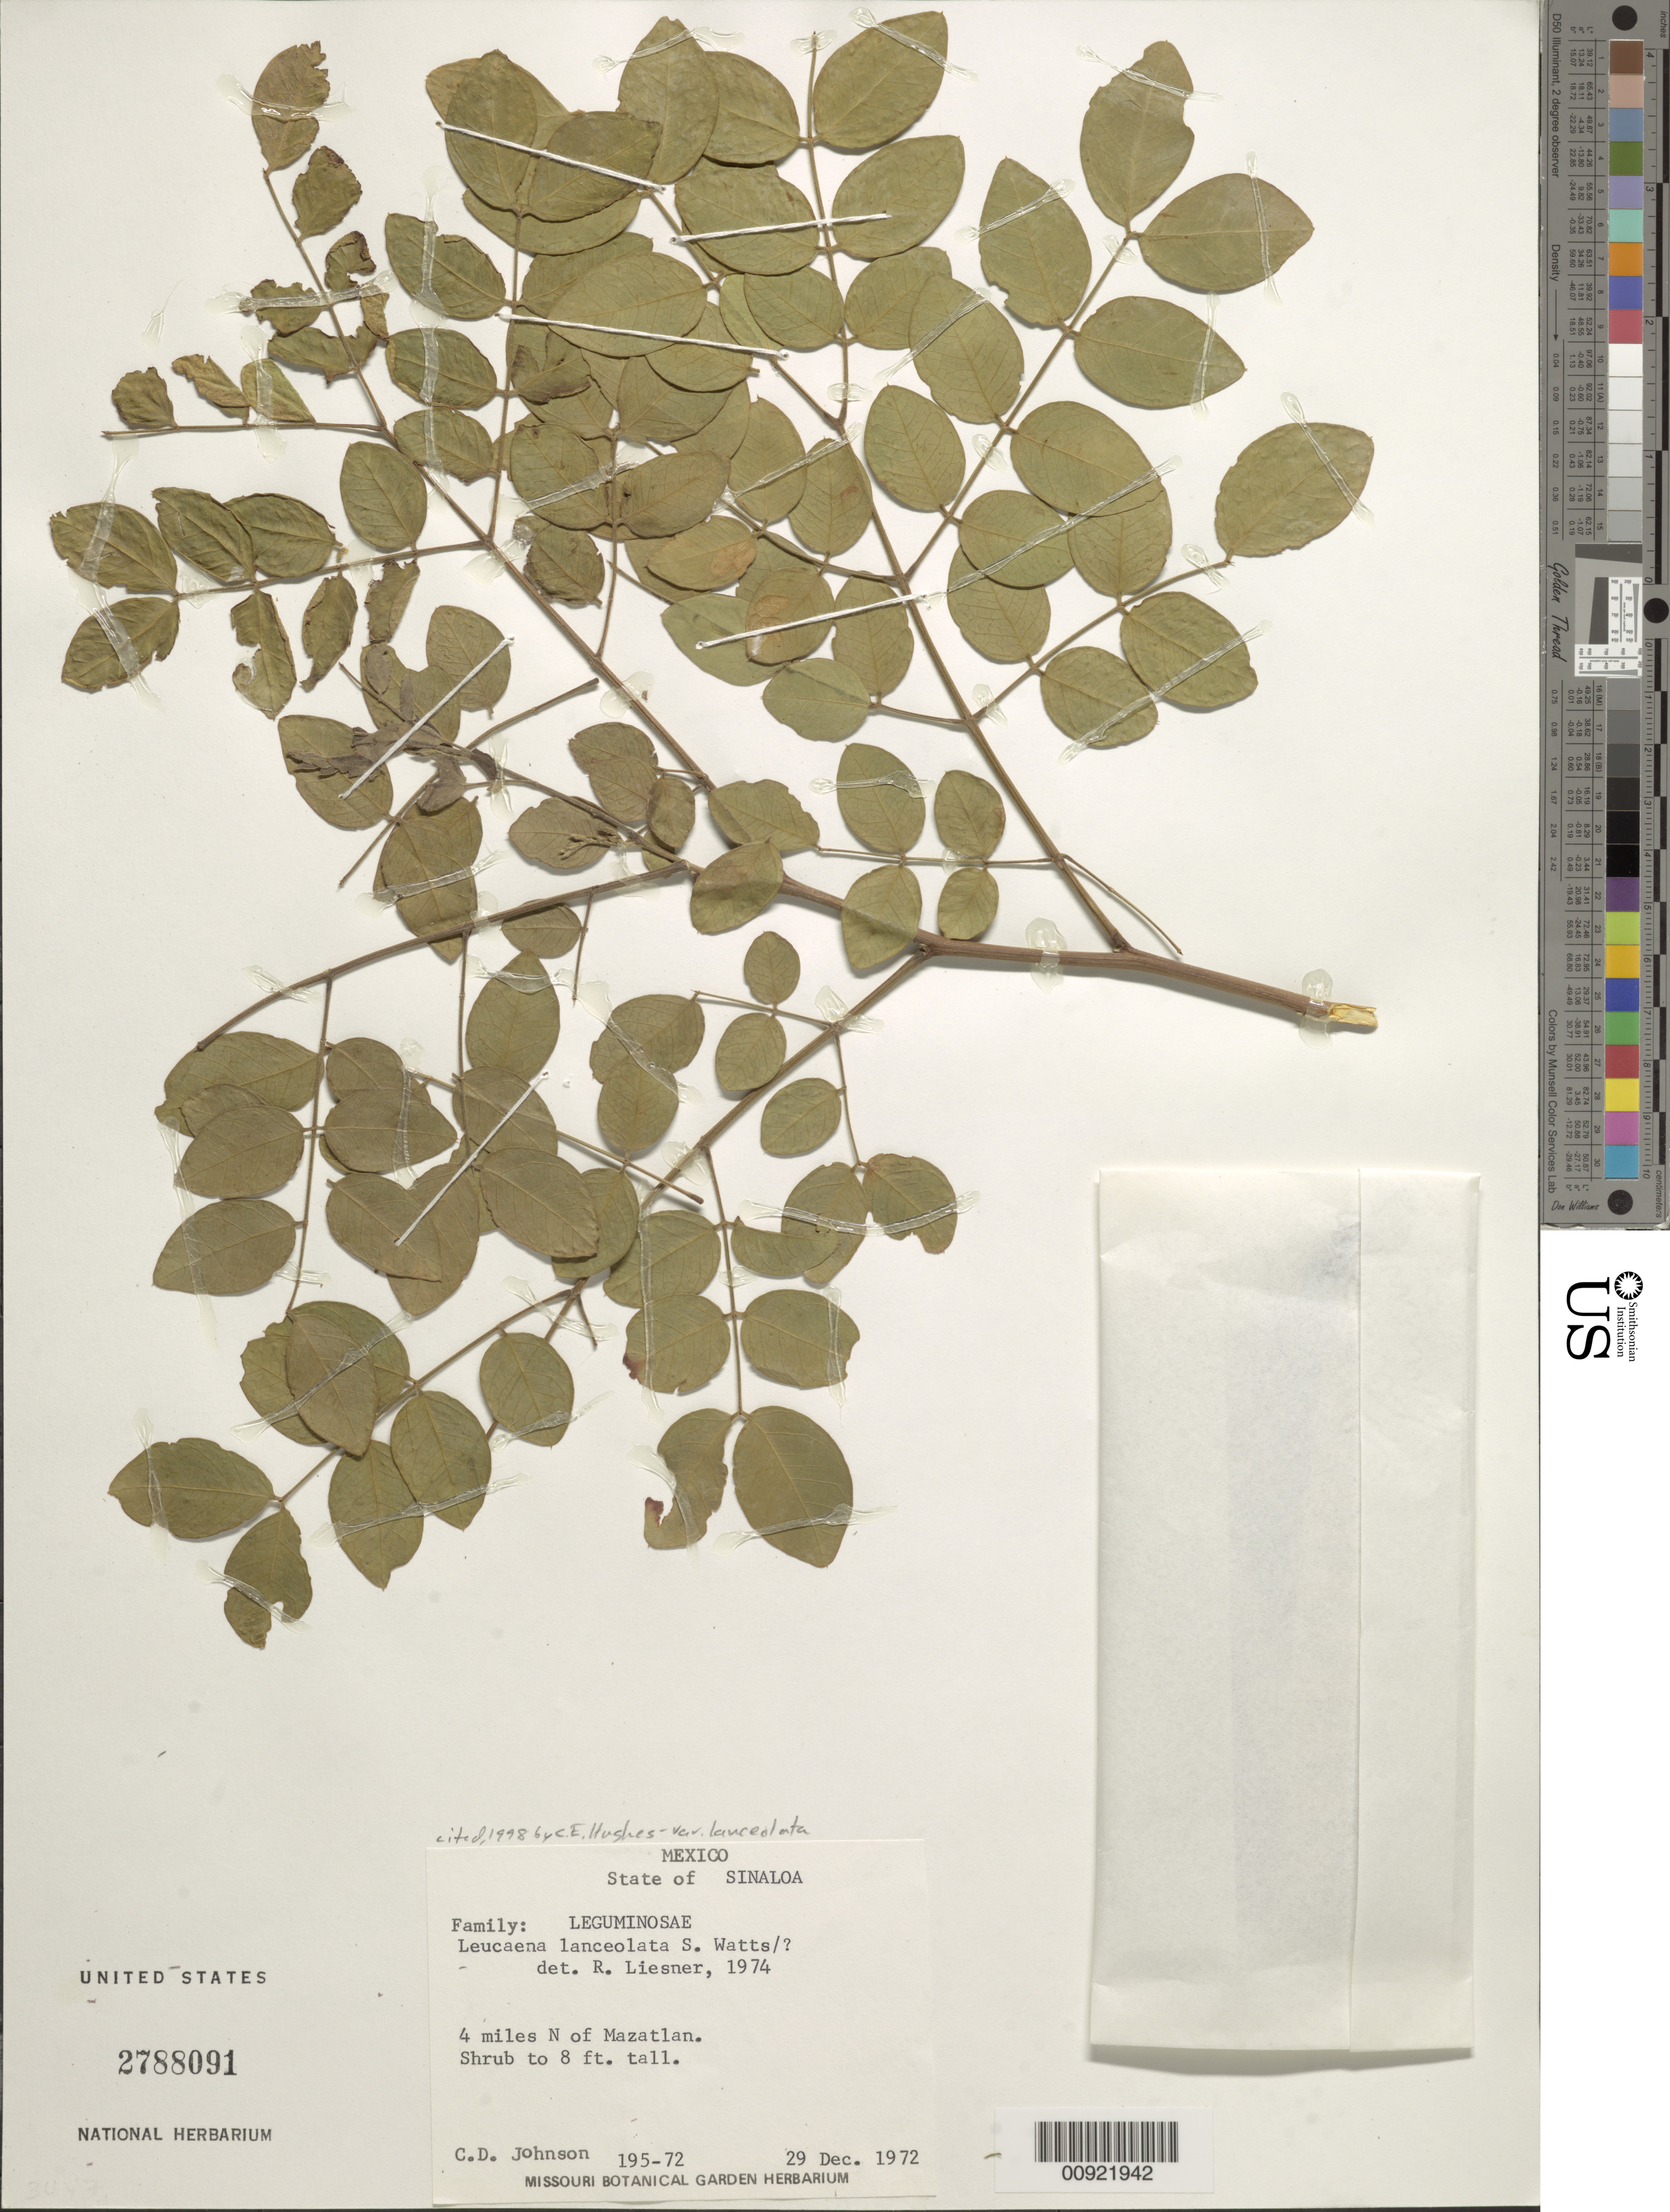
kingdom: Plantae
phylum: Tracheophyta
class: Magnoliopsida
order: Fabales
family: Fabaceae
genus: Leucaena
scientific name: Leucaena lanceolata var. lanceolata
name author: S. Watson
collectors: C. D. Johnson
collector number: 195-72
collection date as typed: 29 Dec 1972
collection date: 1972-12-29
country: Mexico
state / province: Sinaloa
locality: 4 miles N of Mazatlán, State of Sinaloa.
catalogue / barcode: US 2788091